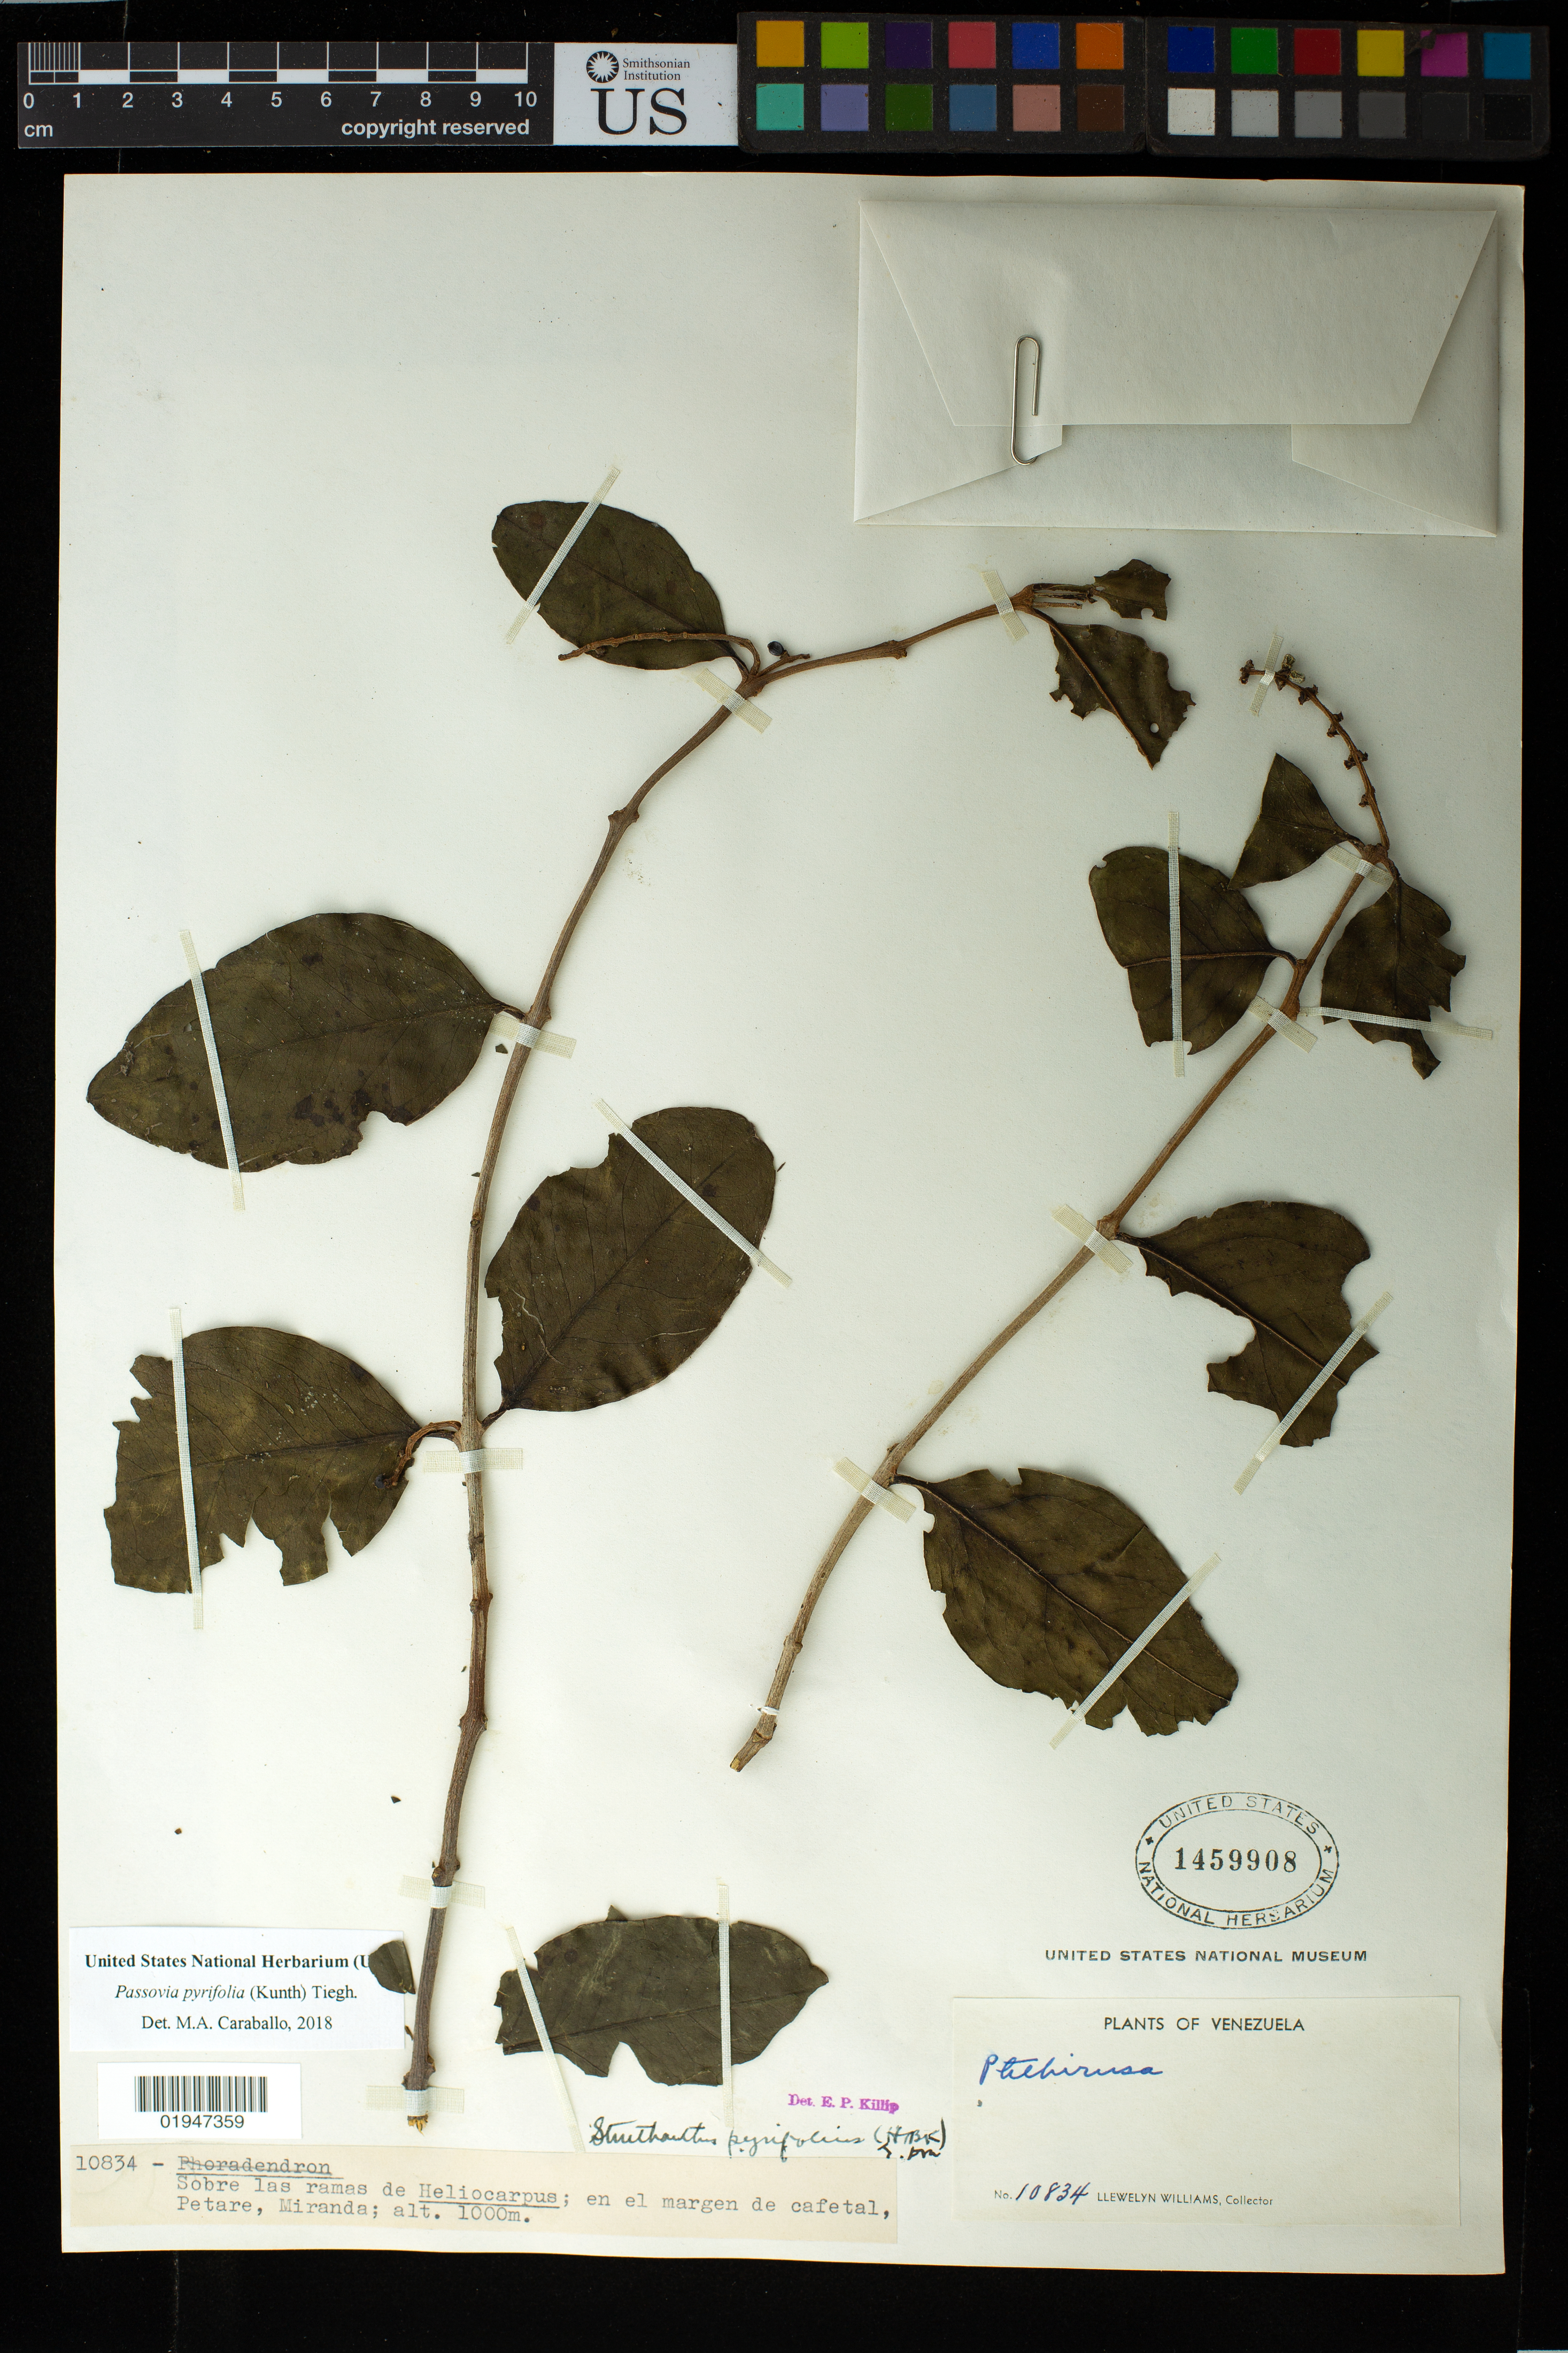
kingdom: Plantae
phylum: Tracheophyta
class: Magnoliopsida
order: Santalales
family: Loranthaceae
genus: Passovia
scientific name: Passovia pyrifolia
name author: (Kunth) Tiegh.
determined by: Caraballo-Ortiz, Marcos A., (MISS), University of Mississippi (UNITED STATES)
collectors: Ll. Williams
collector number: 10834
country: Venezuela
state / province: Miranda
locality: Petare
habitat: Sobre las ramas de Heliocarpus; en el margen de cafetal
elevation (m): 1000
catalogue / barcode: US 1459908